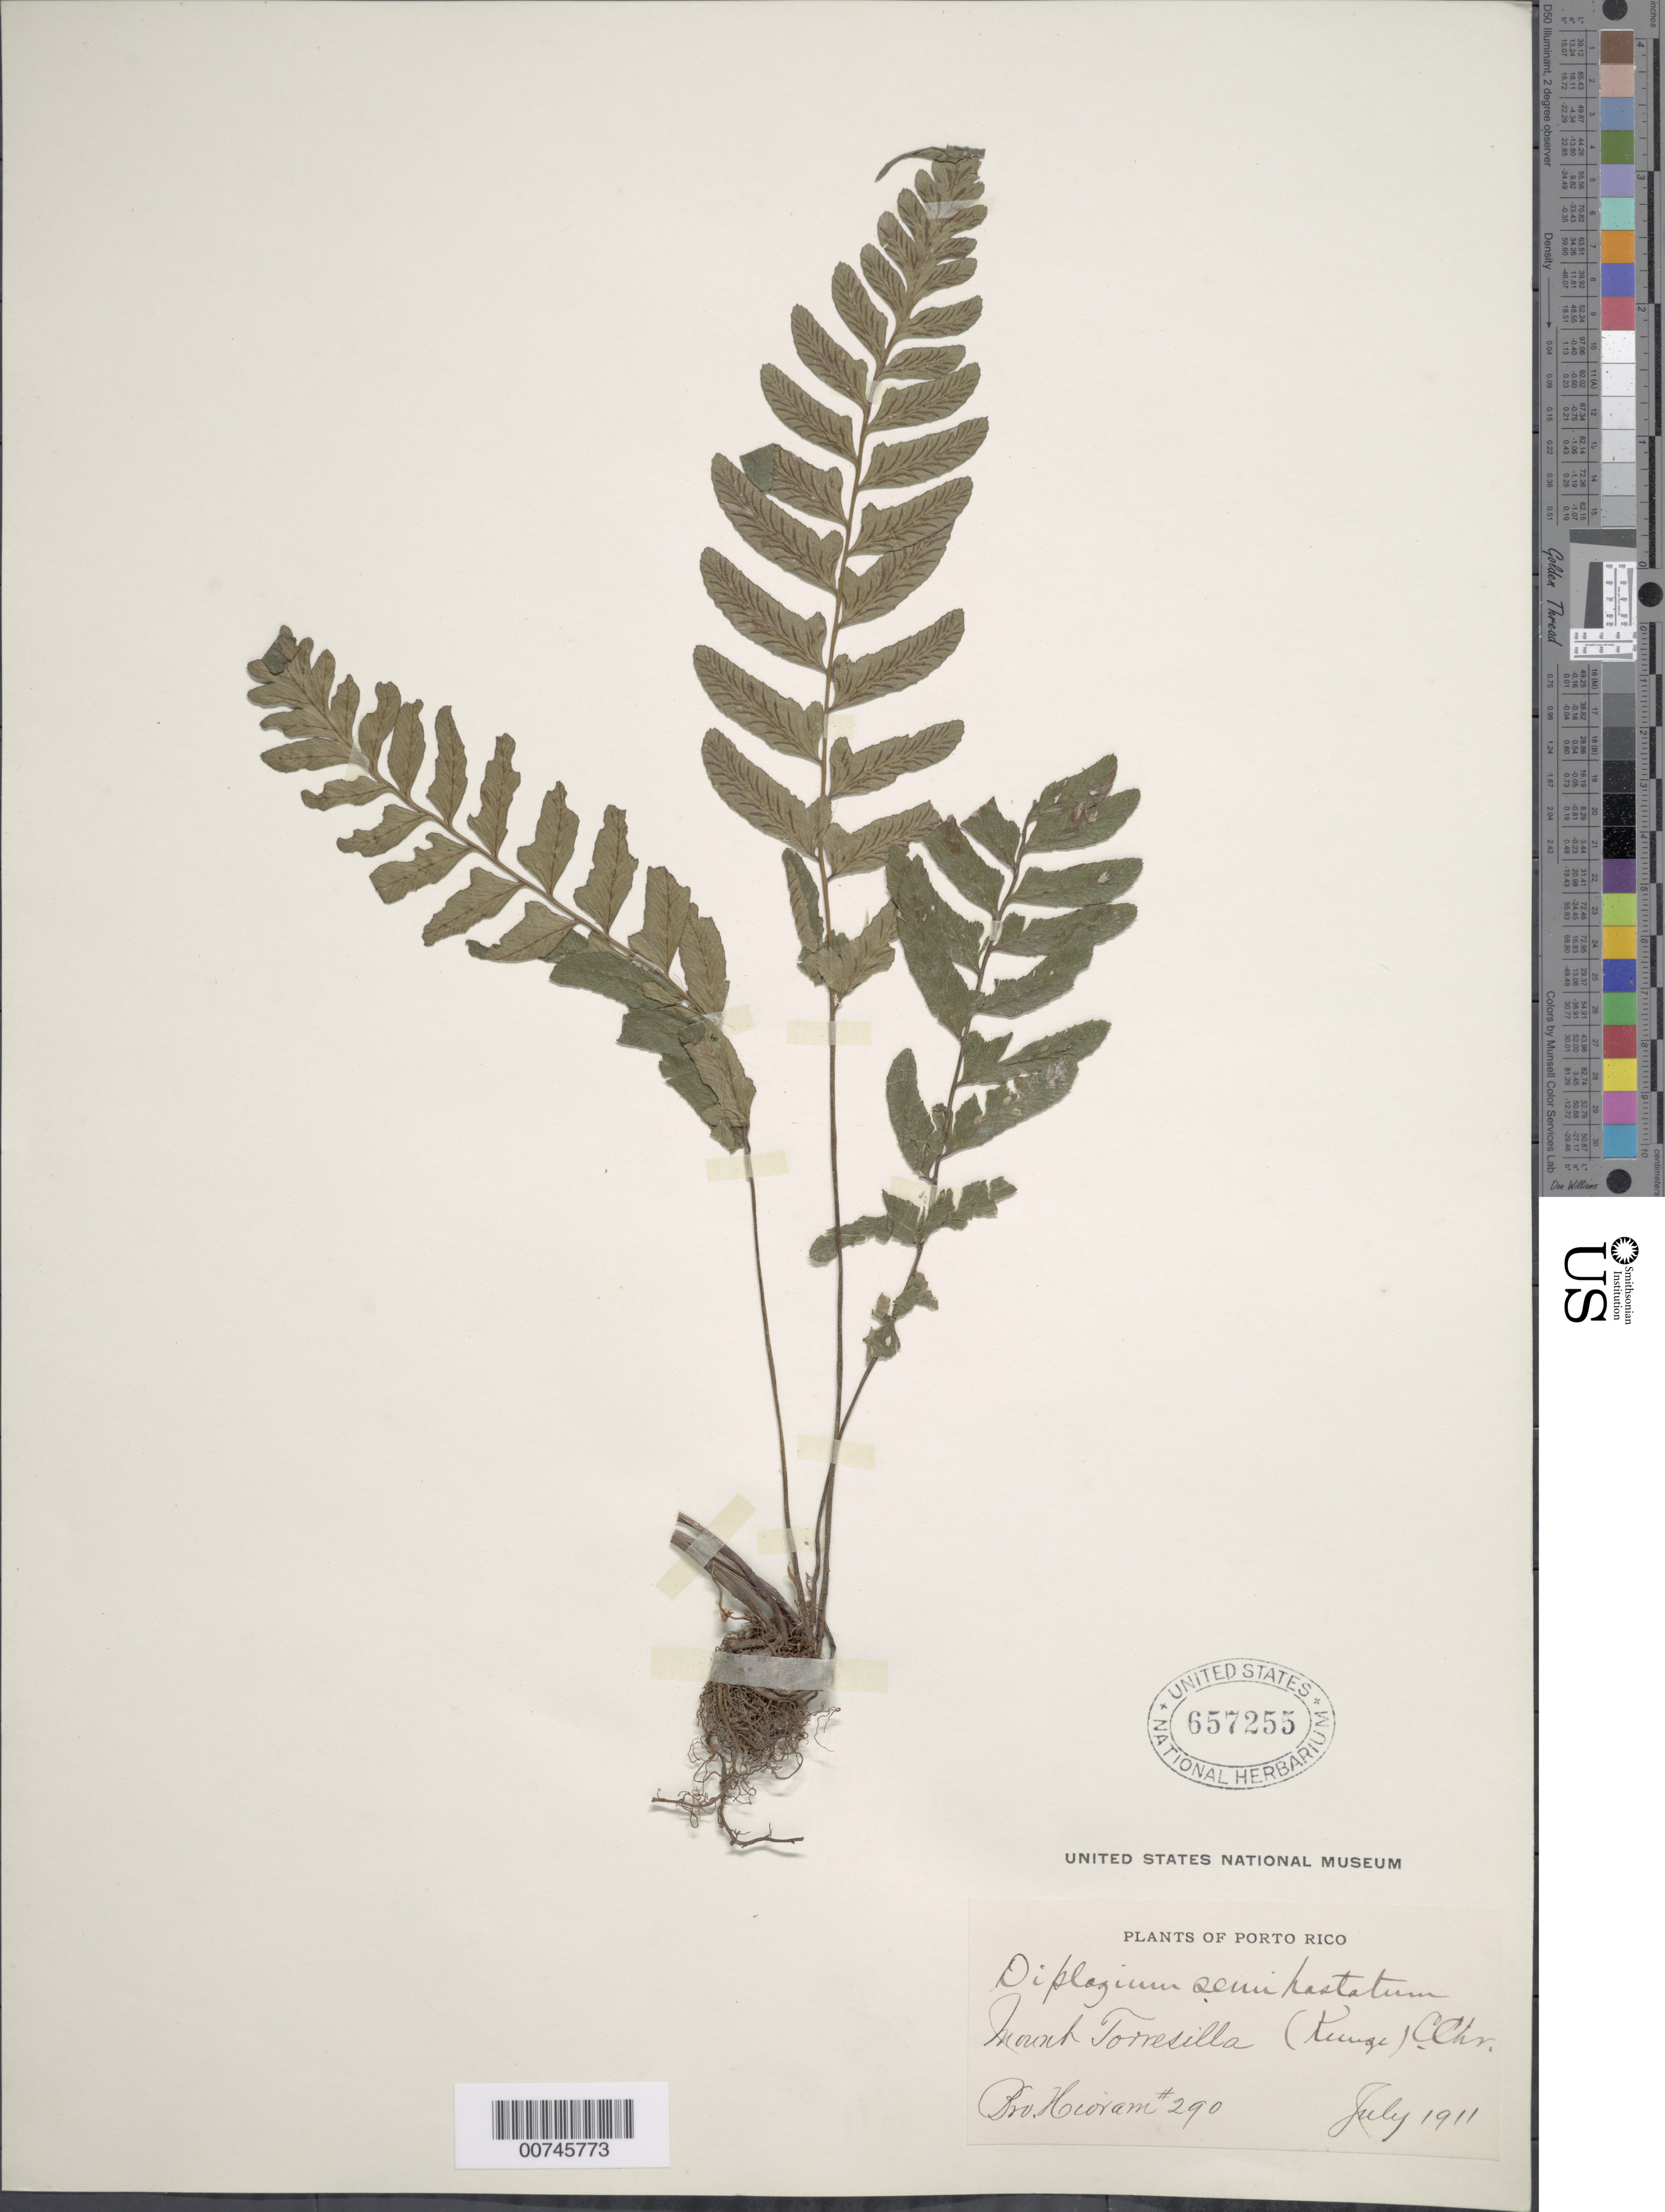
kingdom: Plantae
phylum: Tracheophyta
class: Polypodiopsida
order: Polypodiales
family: Athyriaceae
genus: Diplazium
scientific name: Diplazium unilobum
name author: (Poir.) Hieron.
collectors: Bro. Hioram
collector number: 290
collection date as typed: Jul 1911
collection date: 1911-07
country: Puerto Rico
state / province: Barranquitas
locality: Mount Torresilla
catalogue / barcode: US 657255